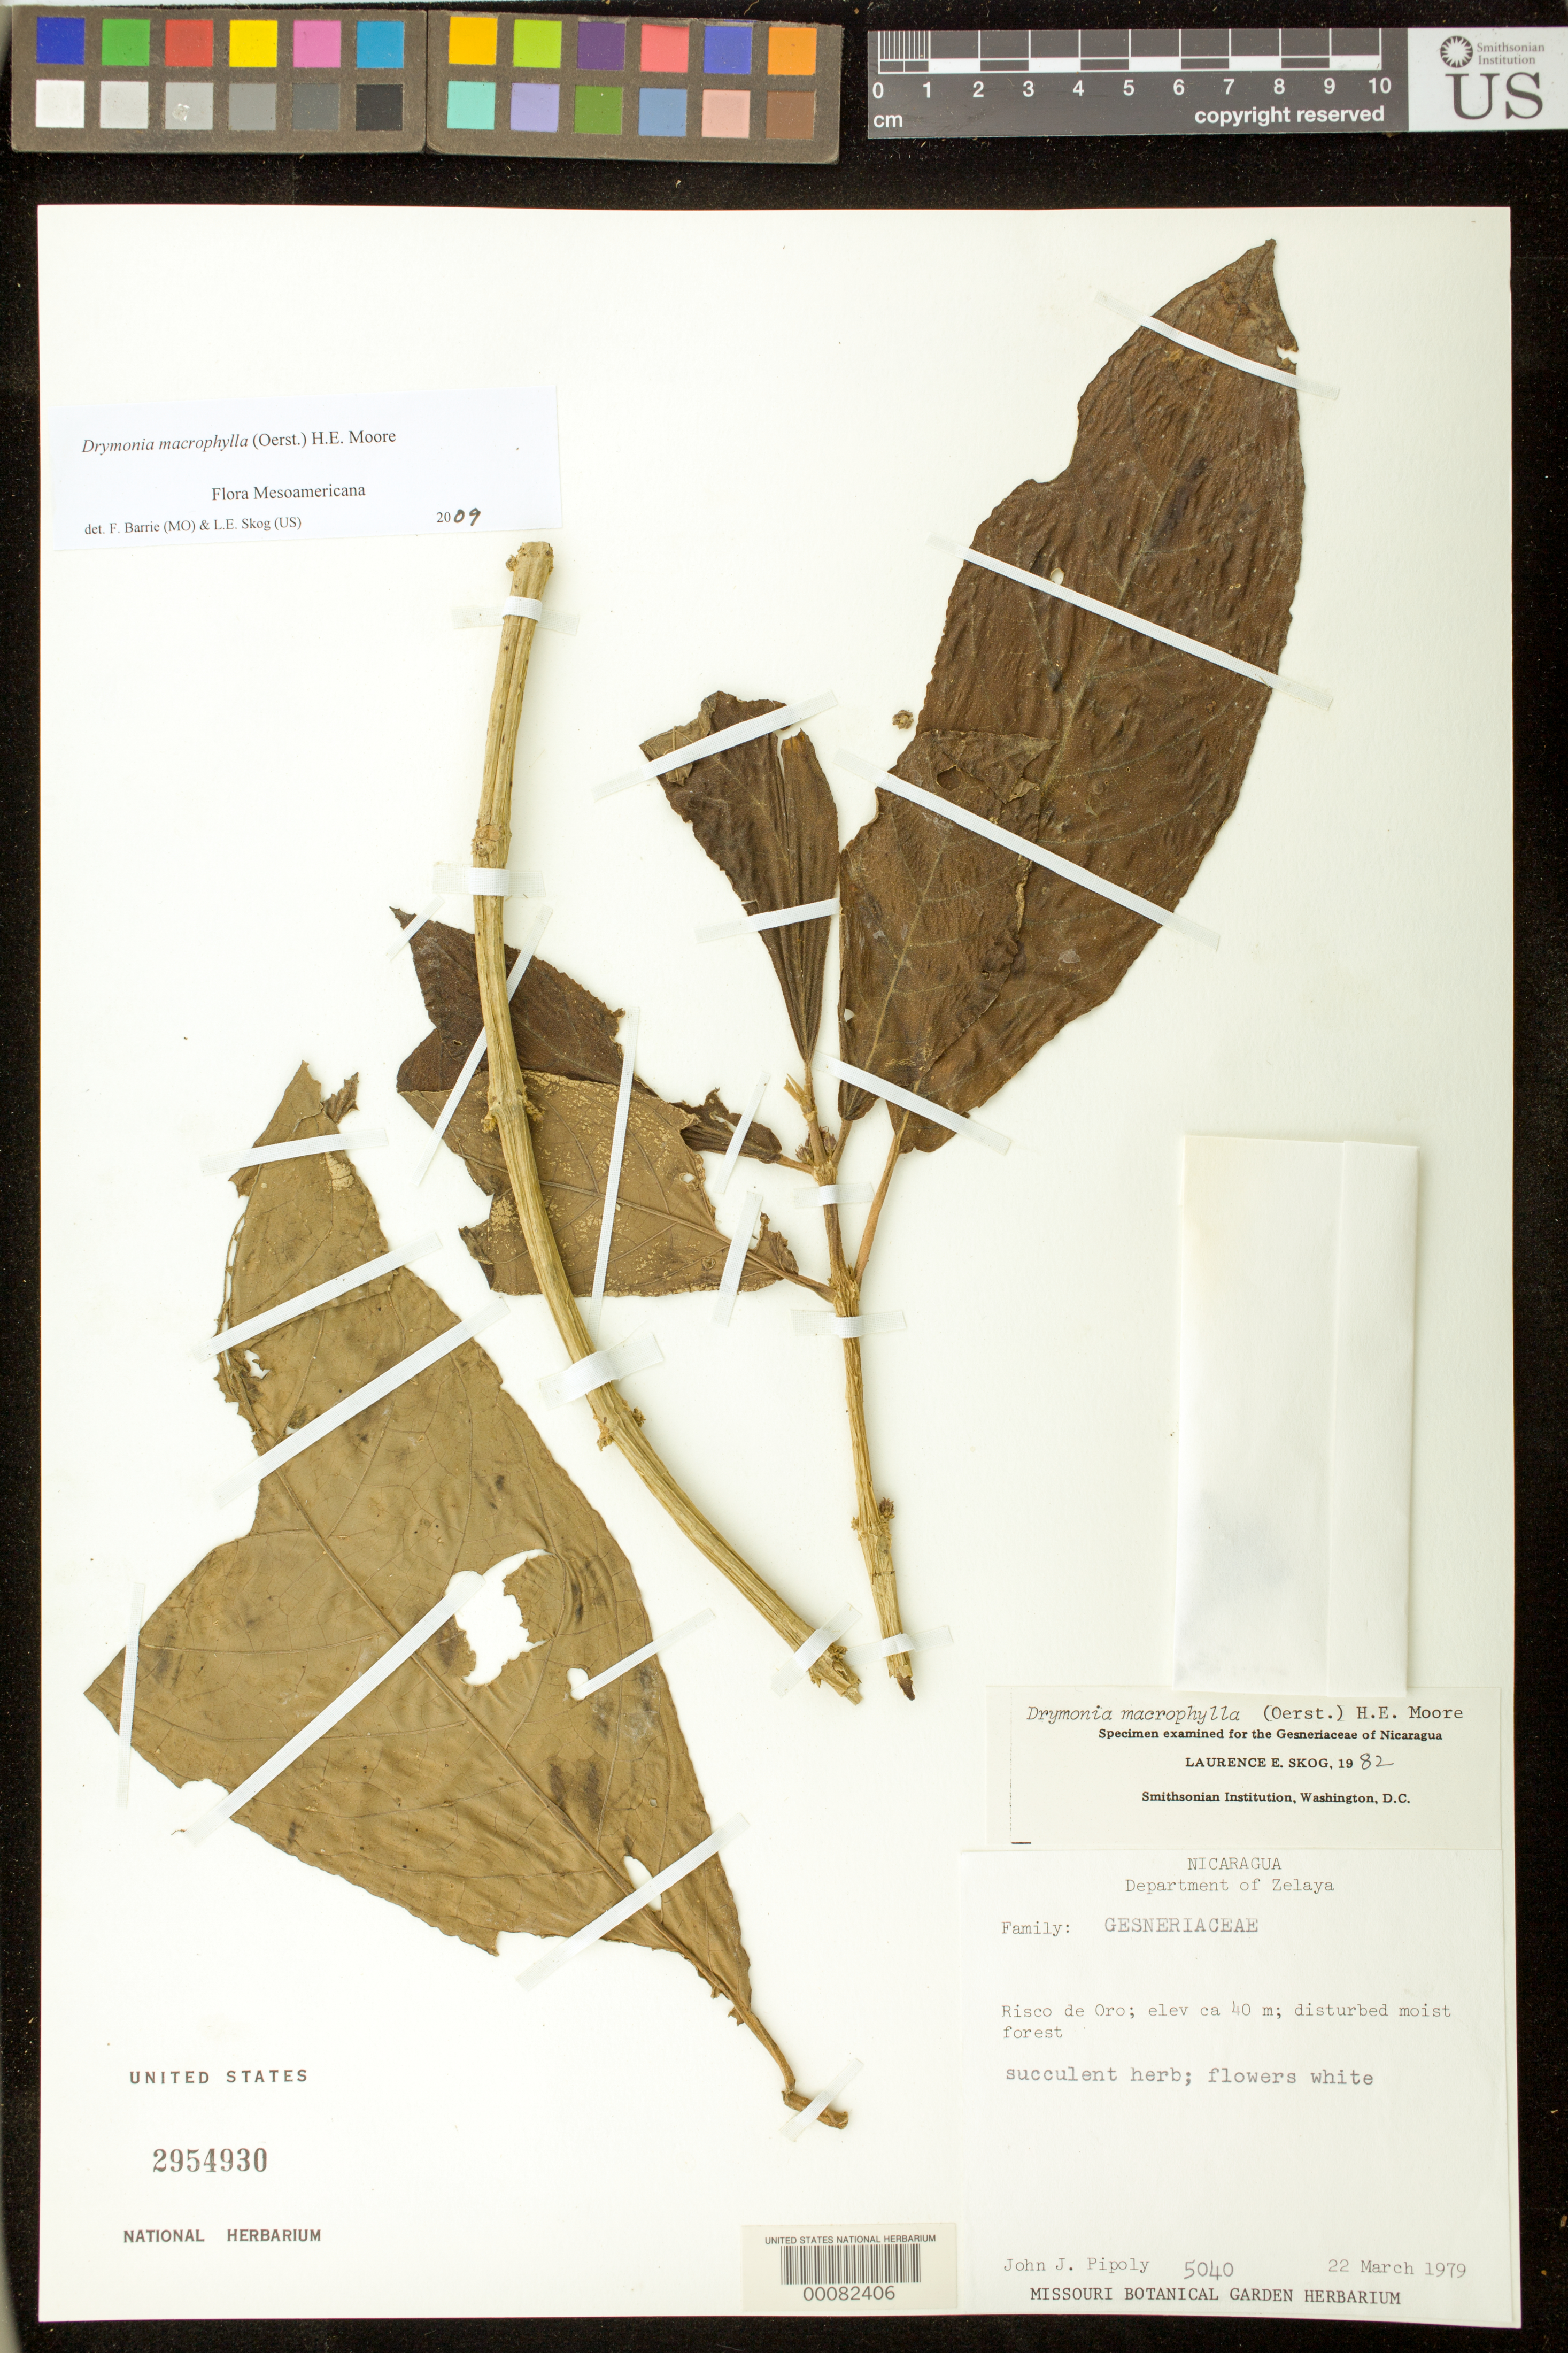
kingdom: Plantae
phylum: Tracheophyta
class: Magnoliopsida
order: Lamiales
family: Gesneriaceae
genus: Drymonia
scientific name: Drymonia macrophylla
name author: (Oerst.) H.E. Moore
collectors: J. J. Pipoly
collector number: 5040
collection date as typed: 22 Mar 1979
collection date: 1979-03-22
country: Nicaragua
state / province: Atlántico Norte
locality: Risco de Oro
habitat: Disturbed moist forest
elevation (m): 40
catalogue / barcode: US 2954930